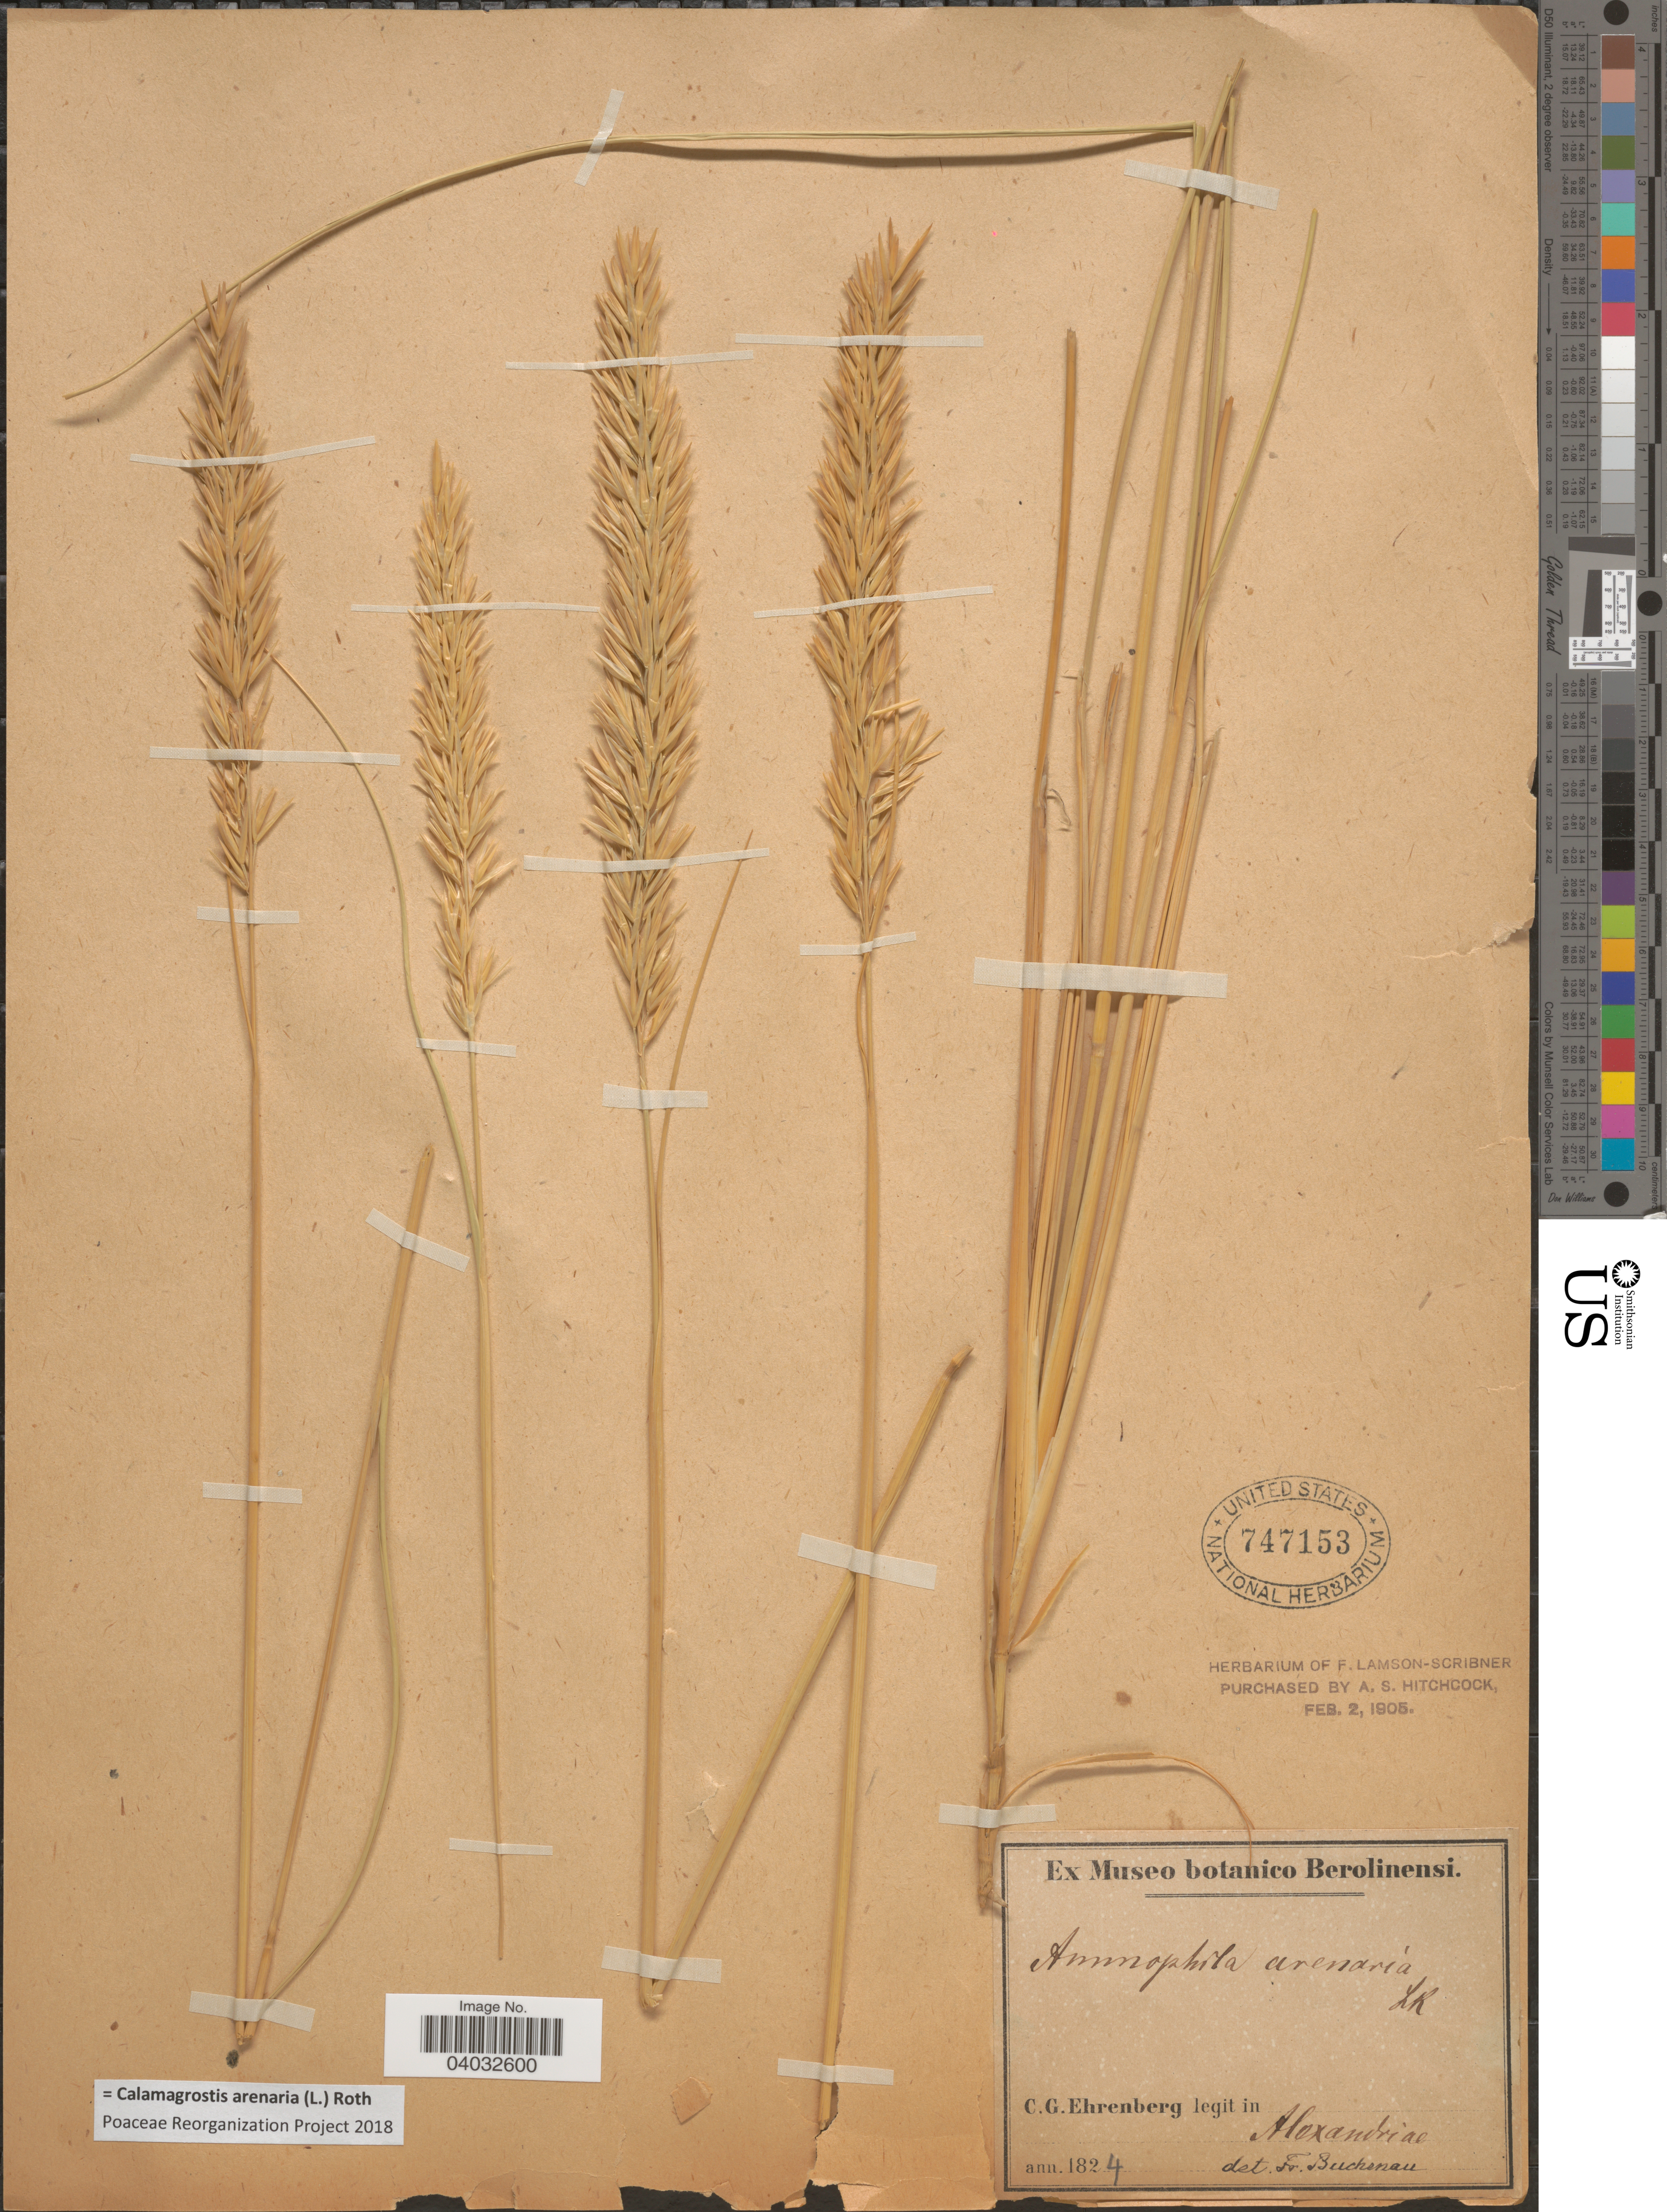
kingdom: Plantae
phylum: Tracheophyta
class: Liliopsida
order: Poales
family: Poaceae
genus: Calamagrostis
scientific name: Calamagrostis arenaria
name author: (L.) Roth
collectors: C. Ehrenberg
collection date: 1824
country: Egypt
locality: Alexandriae.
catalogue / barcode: US 747153